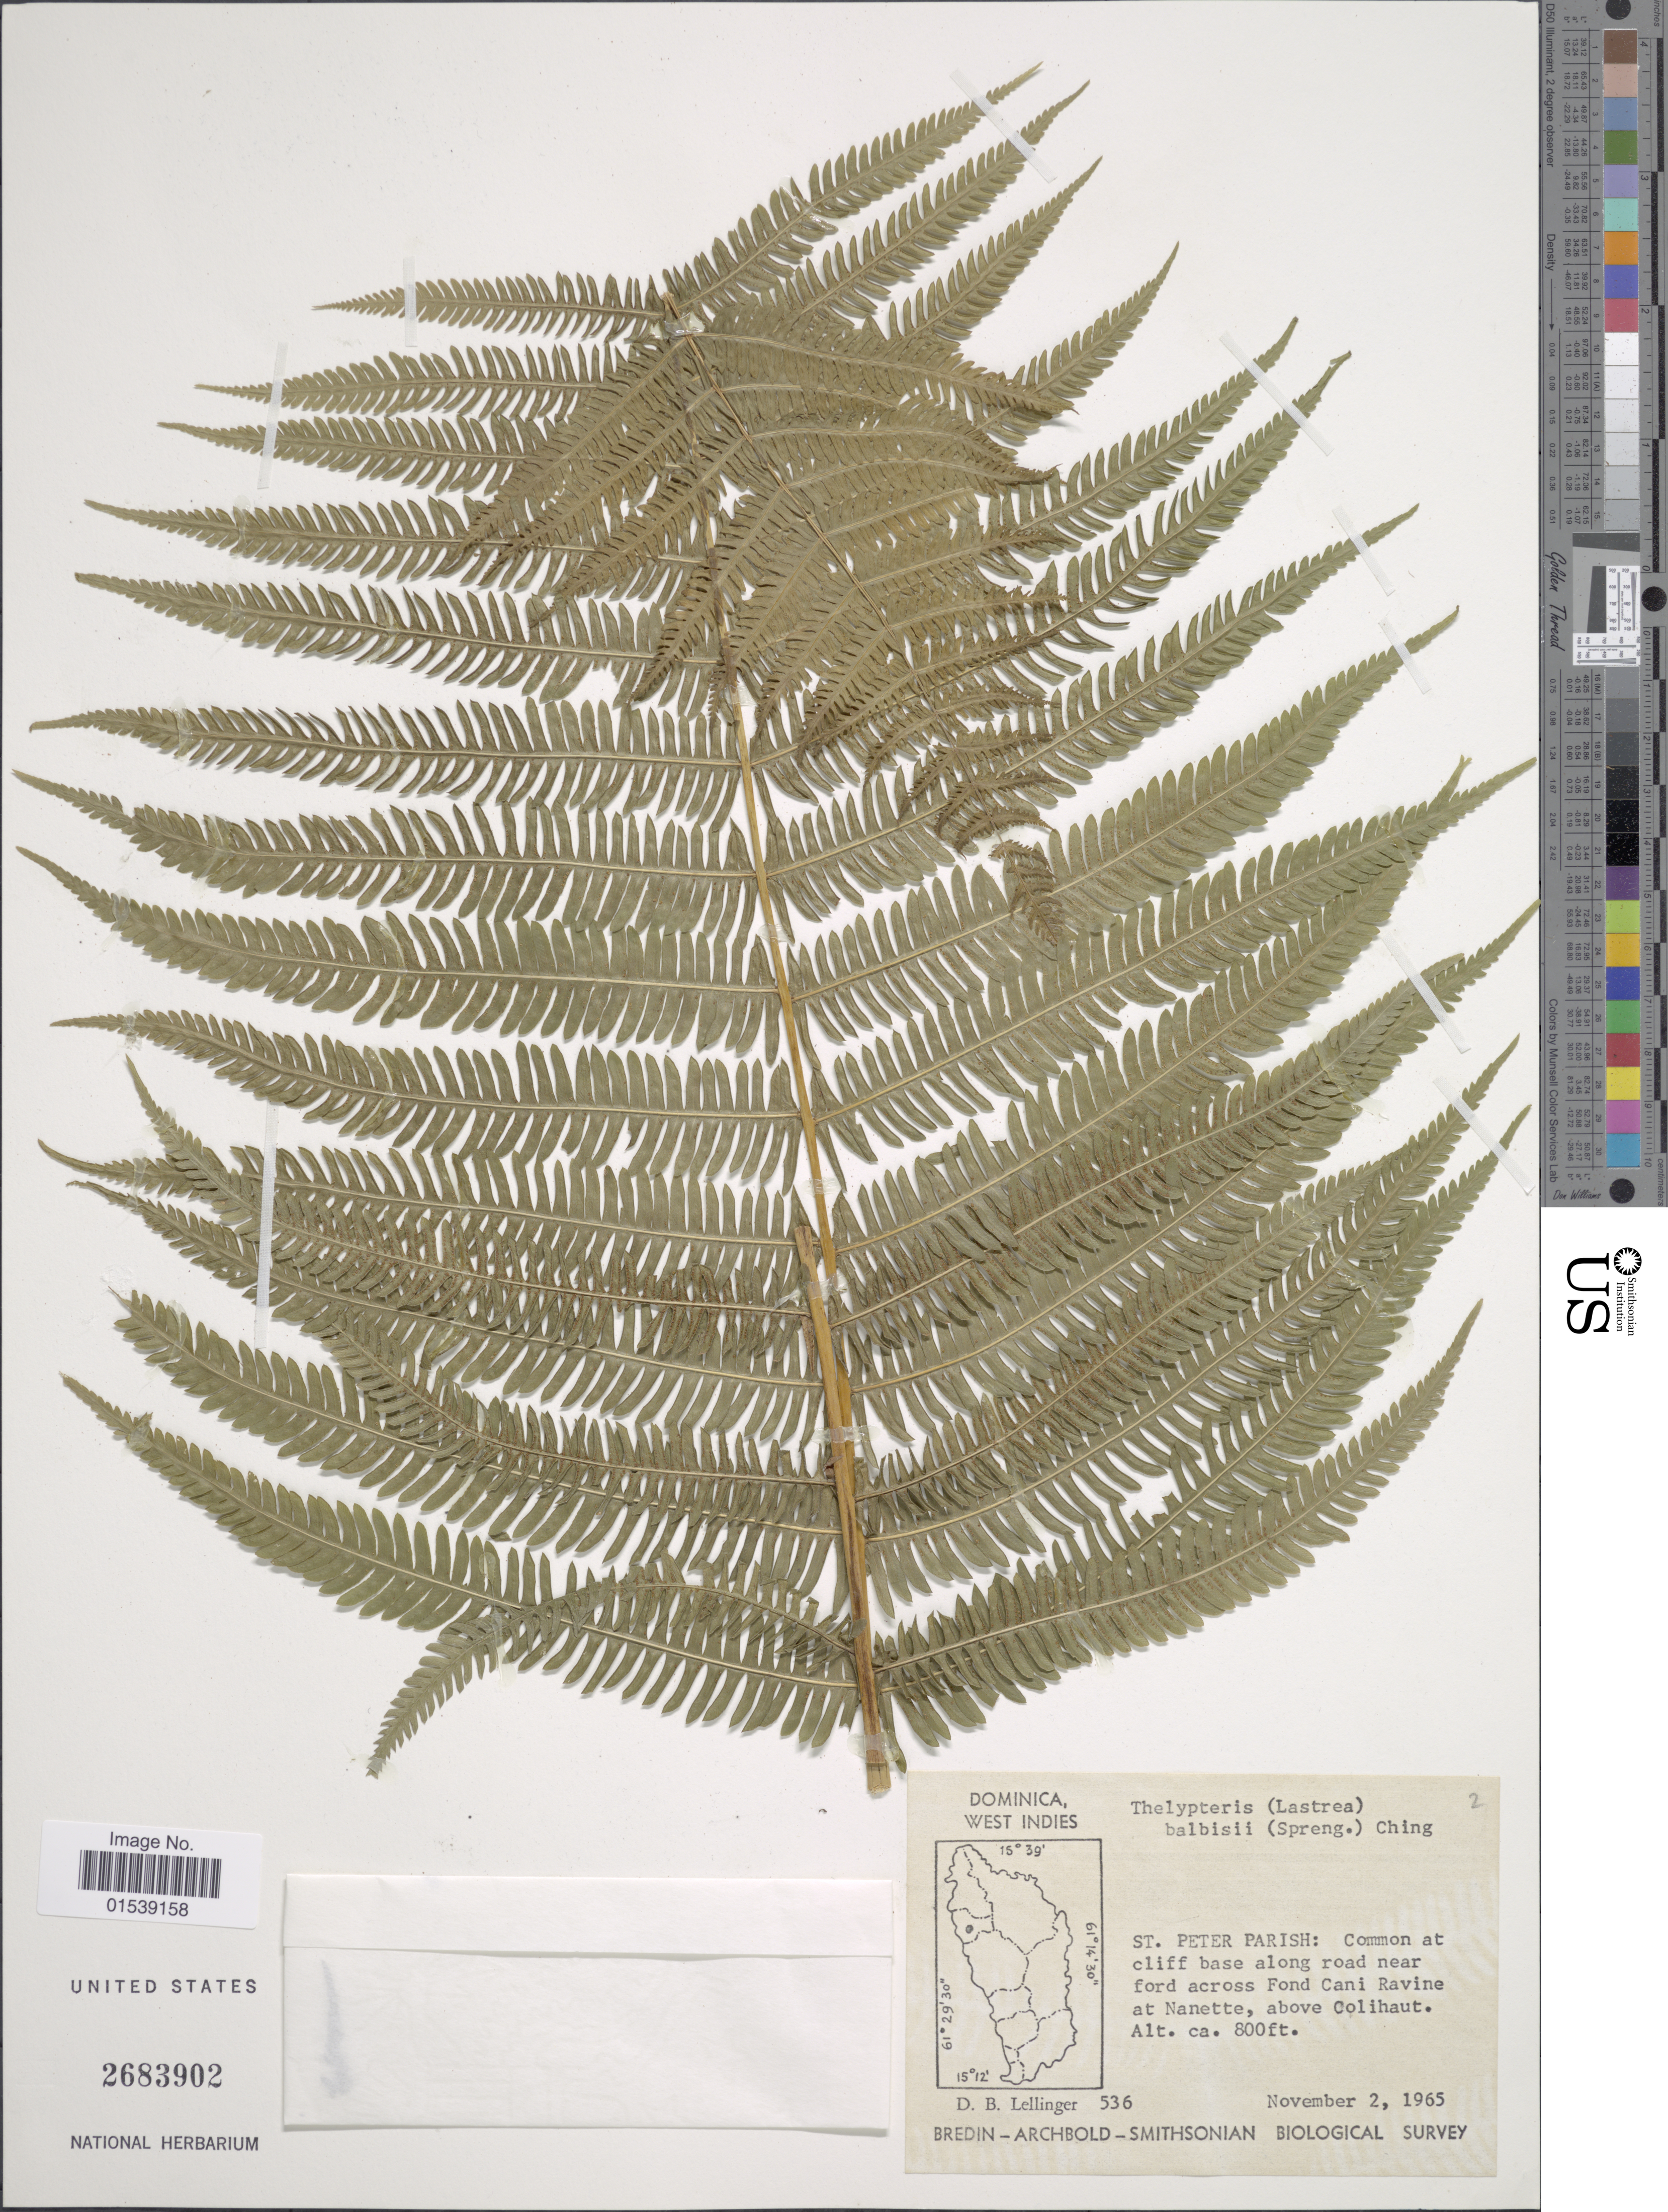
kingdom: Plantae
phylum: Tracheophyta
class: Polypodiopsida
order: Polypodiales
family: Thelypteridaceae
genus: Amauropelta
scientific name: Amauropelta balbisii (Spreng.) comb. nov., ined. 2015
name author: (Spreng.)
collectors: D. B. Lellinger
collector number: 536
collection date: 1965-11-02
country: Dominica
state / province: St. Peter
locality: West Indies, St. Peter Parish: common at cliff base along road near ford across fond Cani Ravine at Nanette, above Colihaut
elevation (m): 244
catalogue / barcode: US 2683902